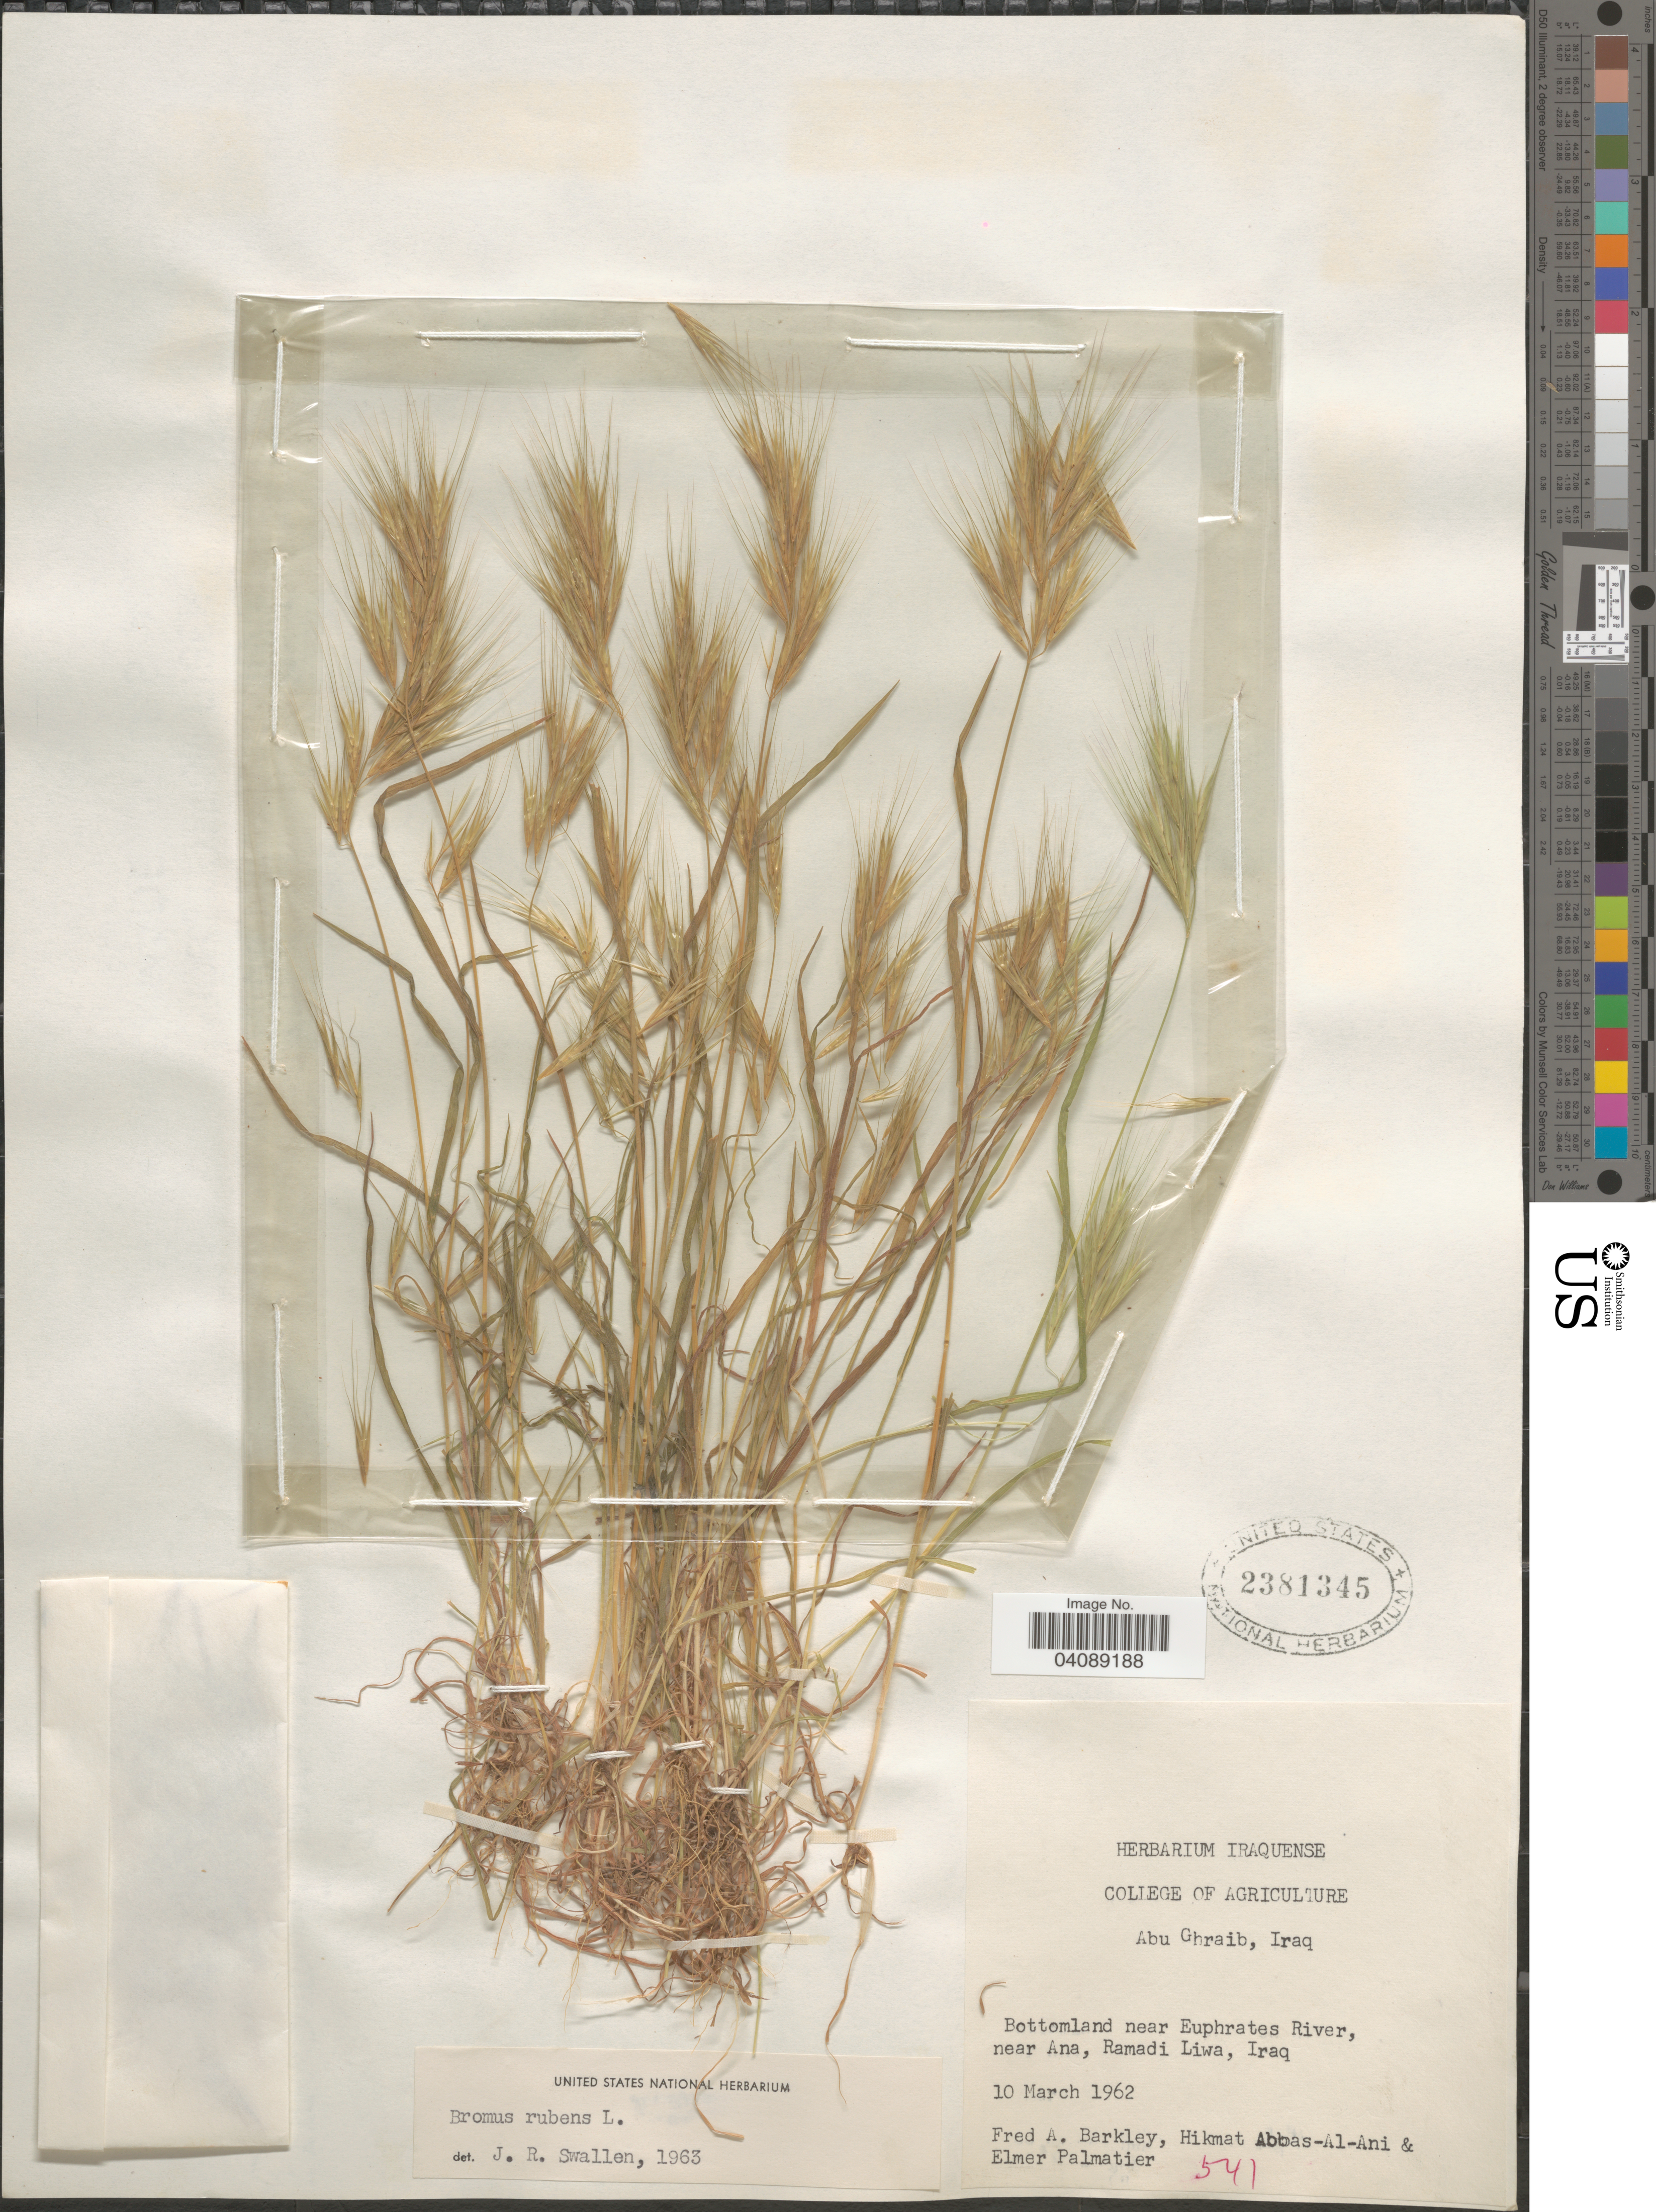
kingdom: Plantae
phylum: Tracheophyta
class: Liliopsida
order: Poales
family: Poaceae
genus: Bromus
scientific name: Bromus rubens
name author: L.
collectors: F. A. Barkley, H. Al-Ani & E. Palmatier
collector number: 541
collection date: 1962-03-10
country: Iraq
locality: Abu Ghraib. Bottomland near Euphrates River, near Ana, Ramadi Liwa.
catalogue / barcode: US 2381345